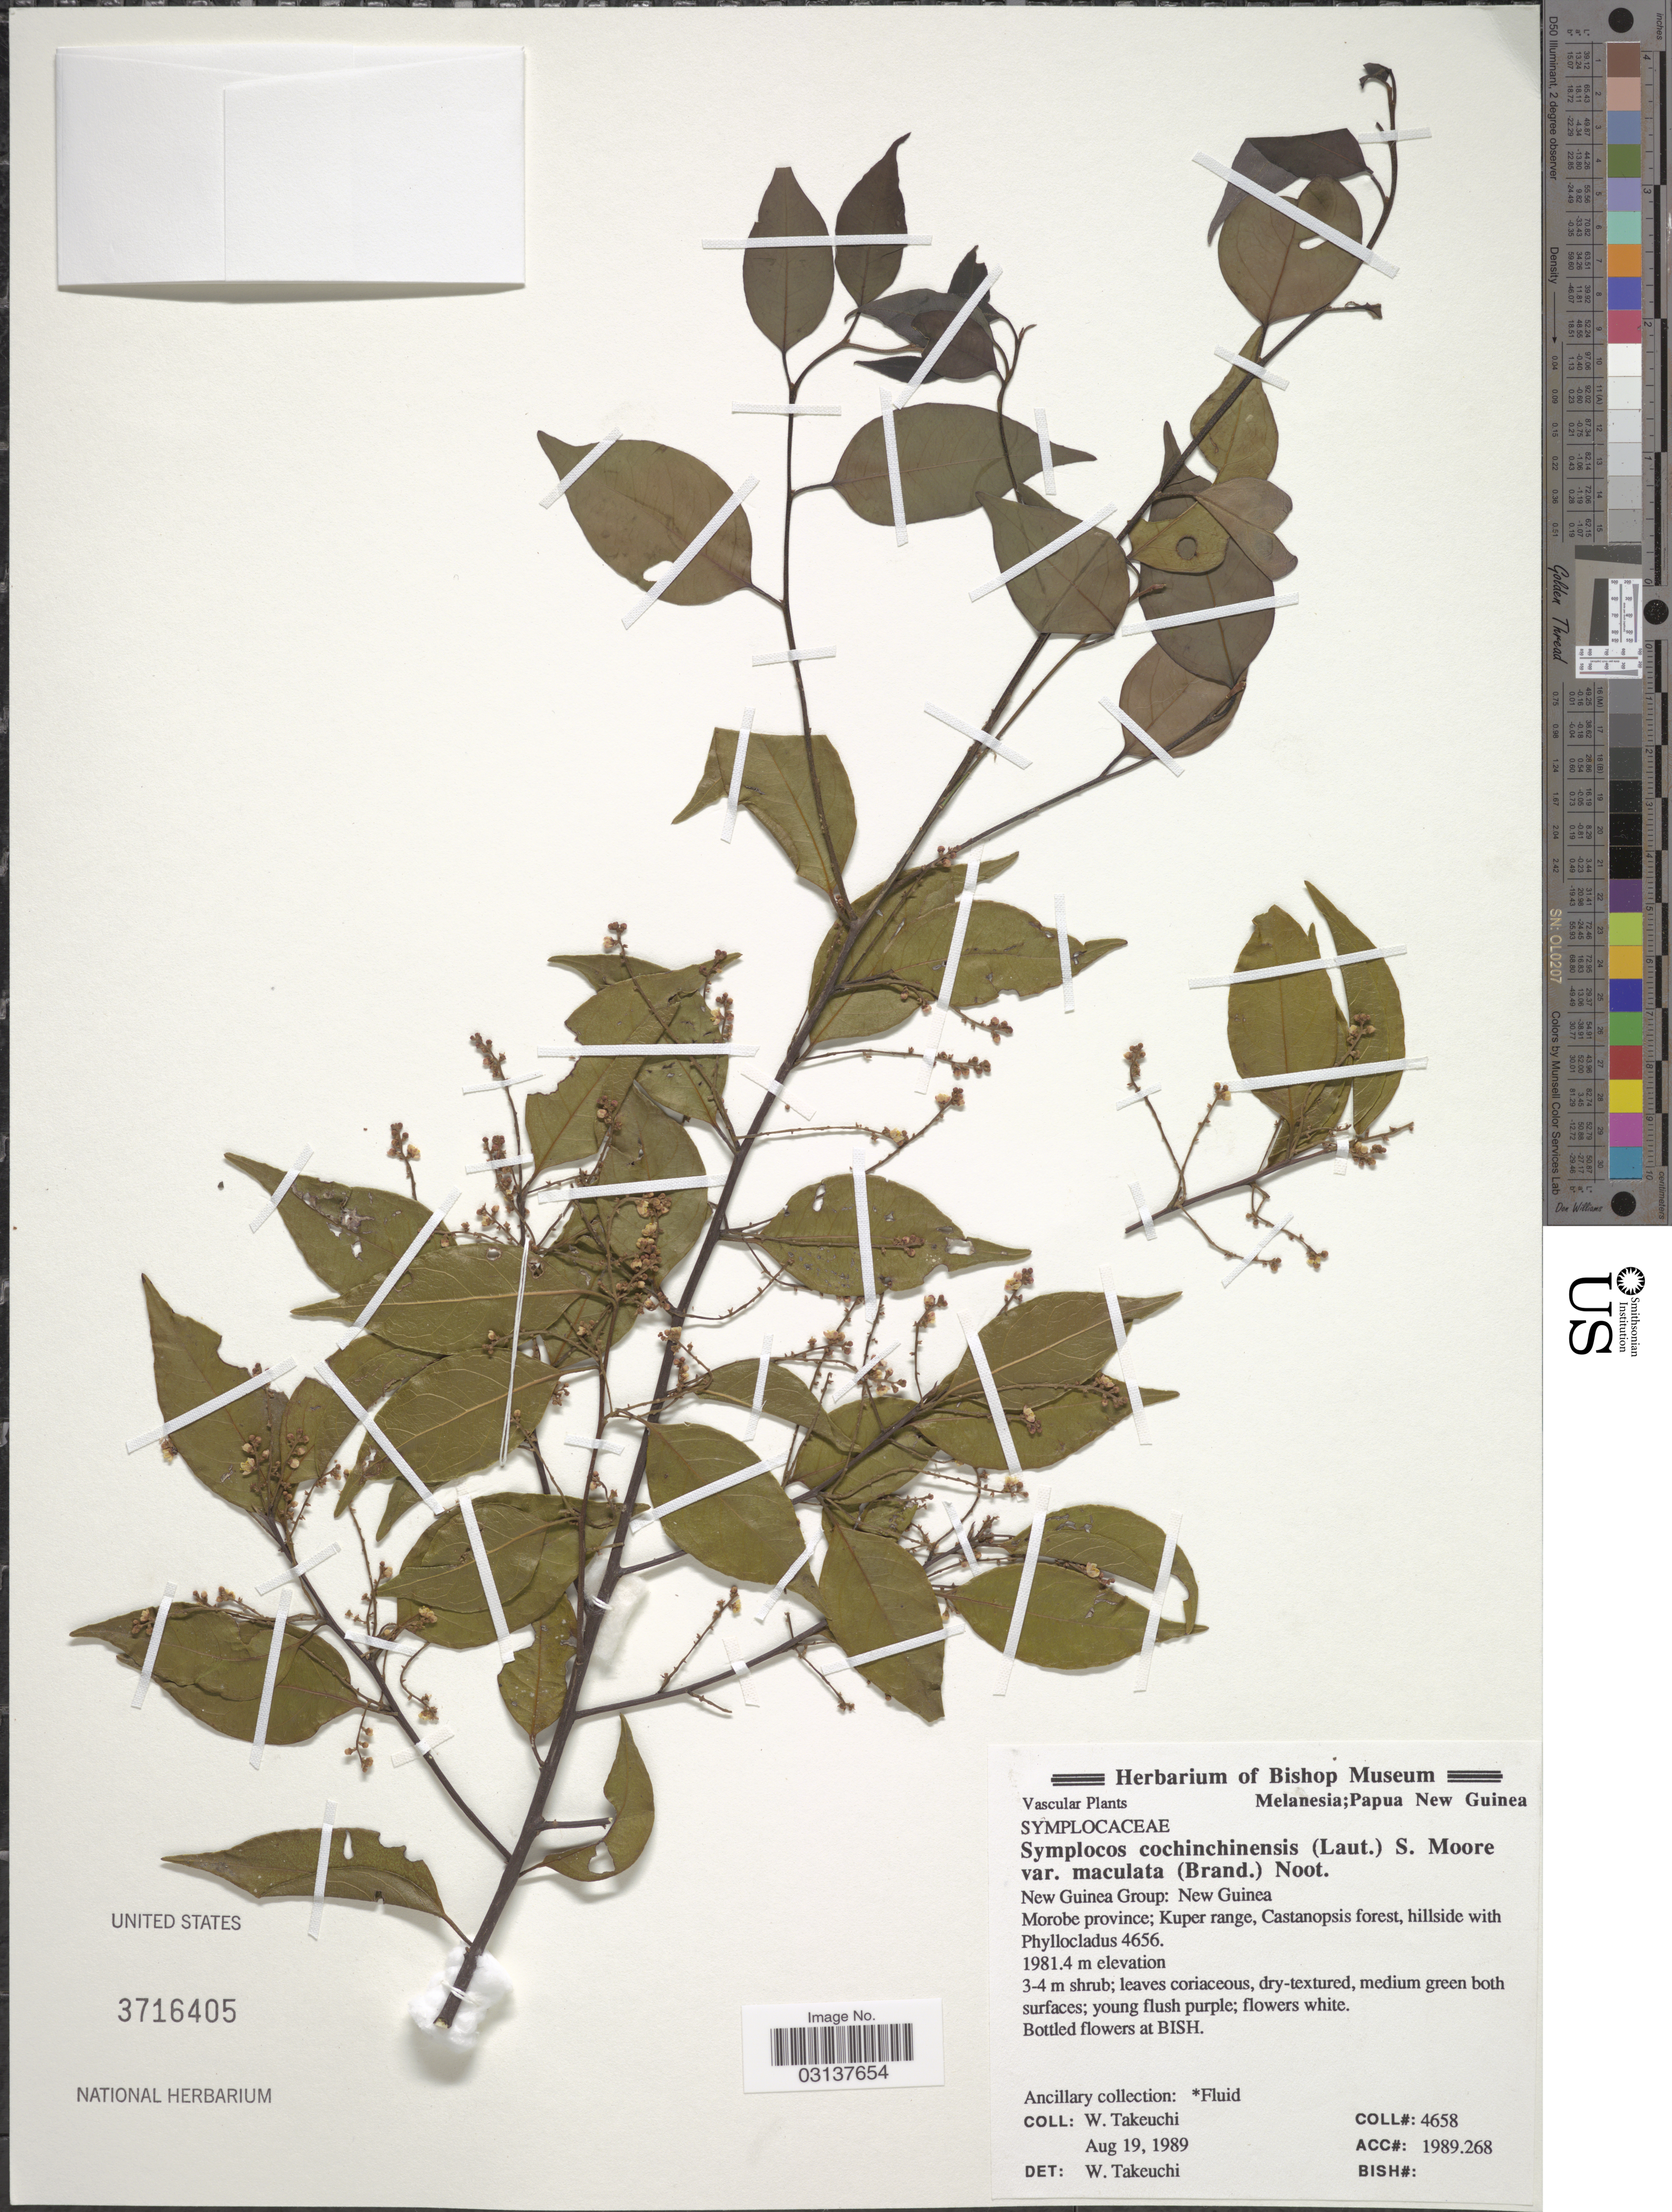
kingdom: Plantae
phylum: Tracheophyta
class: Magnoliopsida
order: Ericales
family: Symplocaceae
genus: Symplocos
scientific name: Symplocos cochinchinensis var. maculata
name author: (Brand) Noot.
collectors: W. Takeuchi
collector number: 4658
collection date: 1989-08-19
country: Papua New Guinea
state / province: Morobe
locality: New Guinea Group: New Guinea, Morobe province; Kuper range, Castanopsis forest.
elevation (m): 1981.4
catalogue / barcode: US 3716405